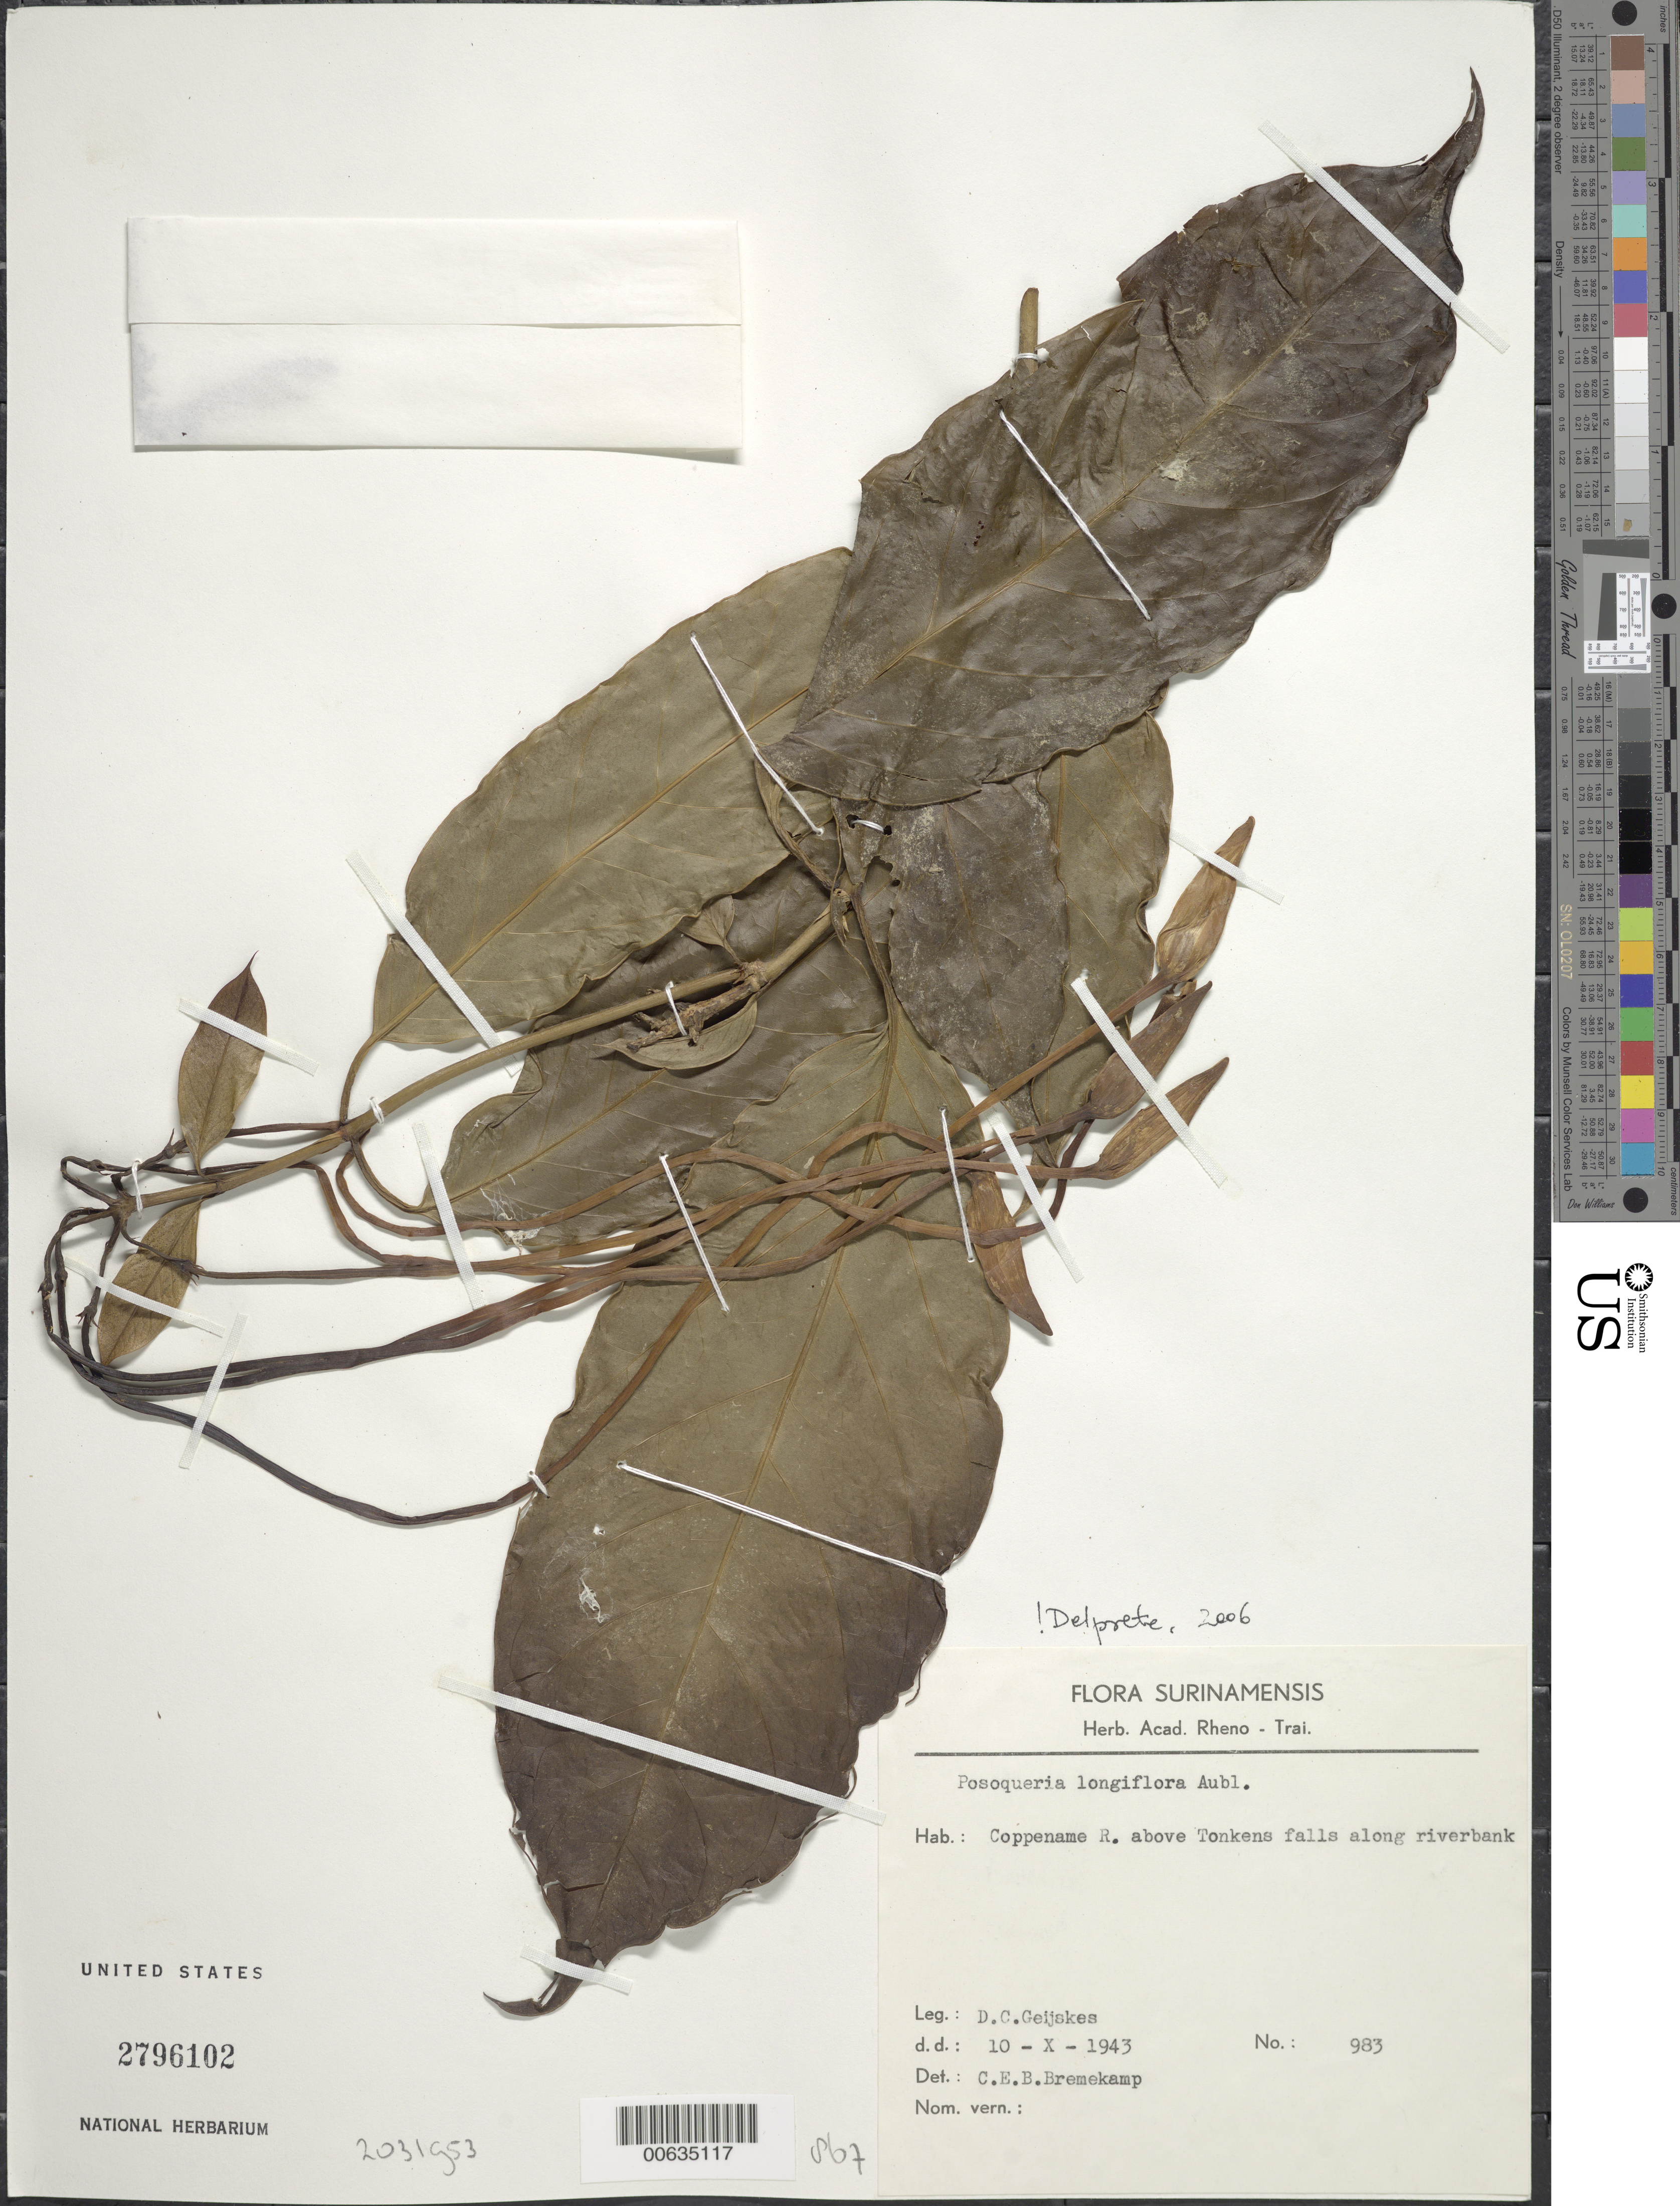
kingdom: Plantae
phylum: Tracheophyta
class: Magnoliopsida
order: Gentianales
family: Rubiaceae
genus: Posoqueria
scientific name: Posoqueria longiflora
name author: Aubl.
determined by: Delprete, P. G., Herb. de Guyane Cay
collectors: D. Geijskes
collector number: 983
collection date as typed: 10-Oct-43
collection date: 1943-10-10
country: Suriname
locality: Coppename R., above Tonkens Falls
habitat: Riverbank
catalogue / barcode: US 2796102